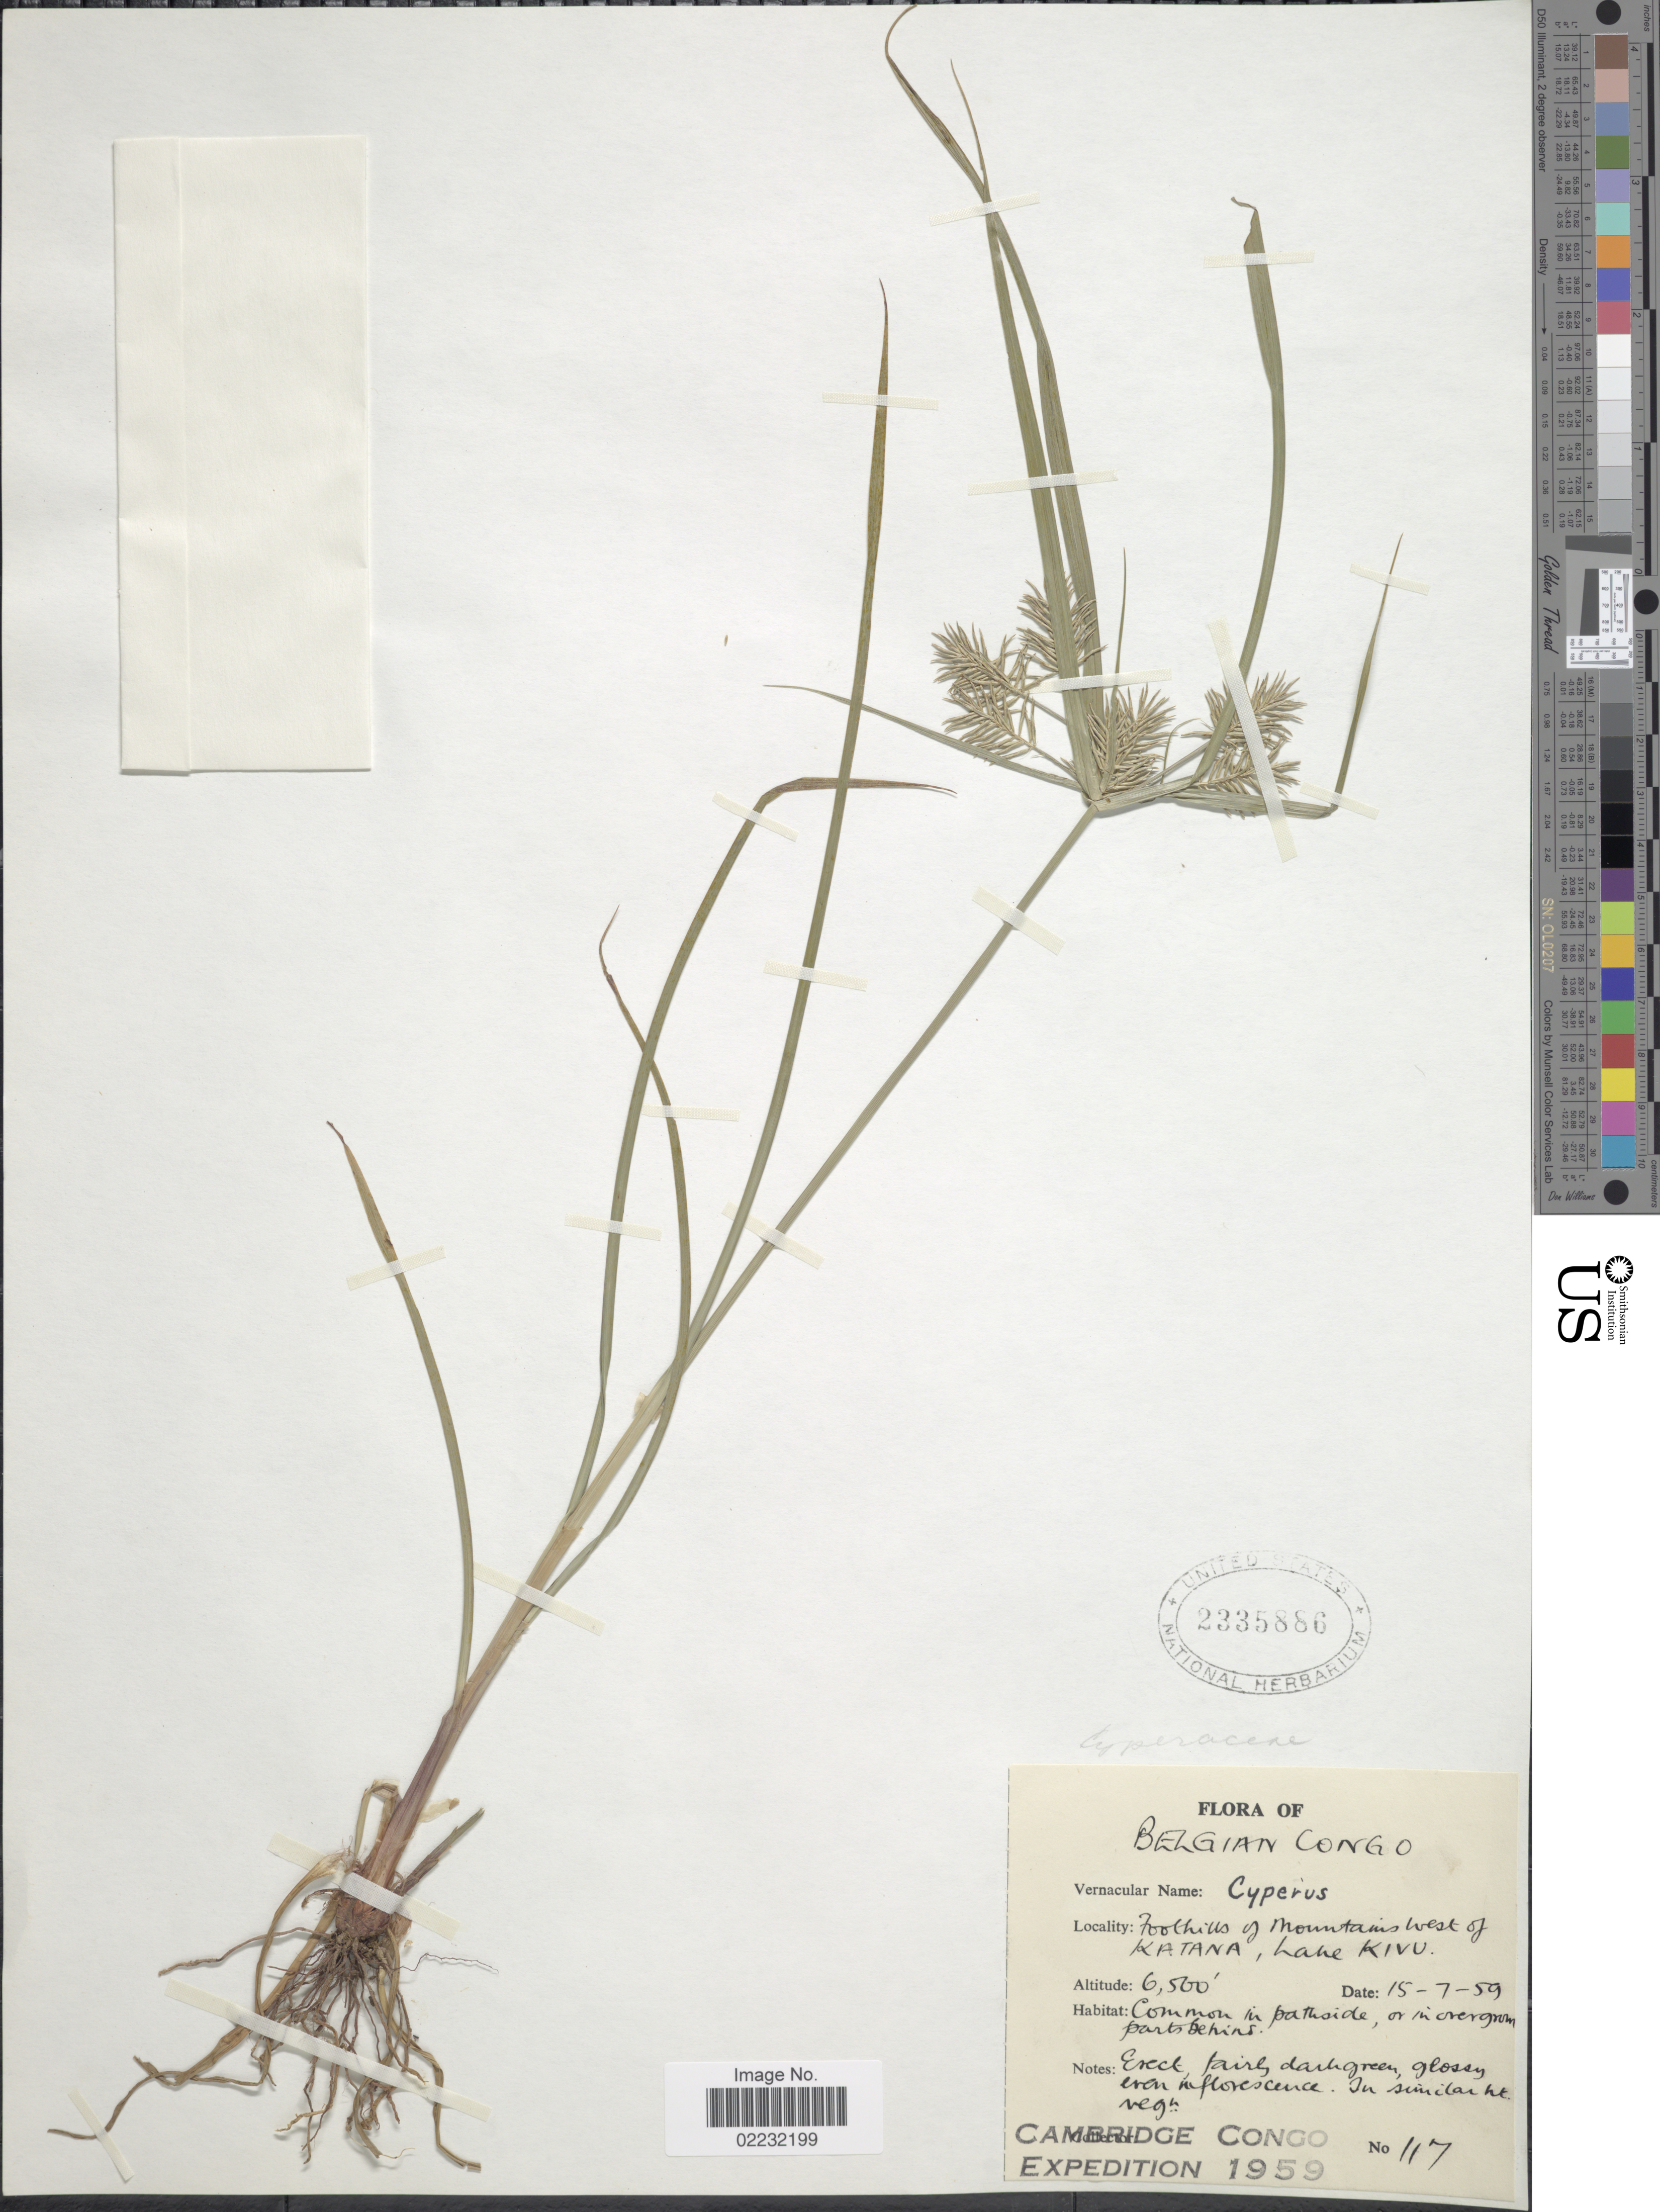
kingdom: Plantae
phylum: Tracheophyta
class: Liliopsida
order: Poales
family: Cyperaceae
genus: Cyperus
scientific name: Cyperus sp.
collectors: Cambridge Congo Expedition 1959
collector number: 117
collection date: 1959-07-15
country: Congo, Democratic Republic of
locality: Belgian Congo, foothills of mountains west of Katana, lake Kivu, in pathside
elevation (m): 19995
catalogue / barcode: US 2335886